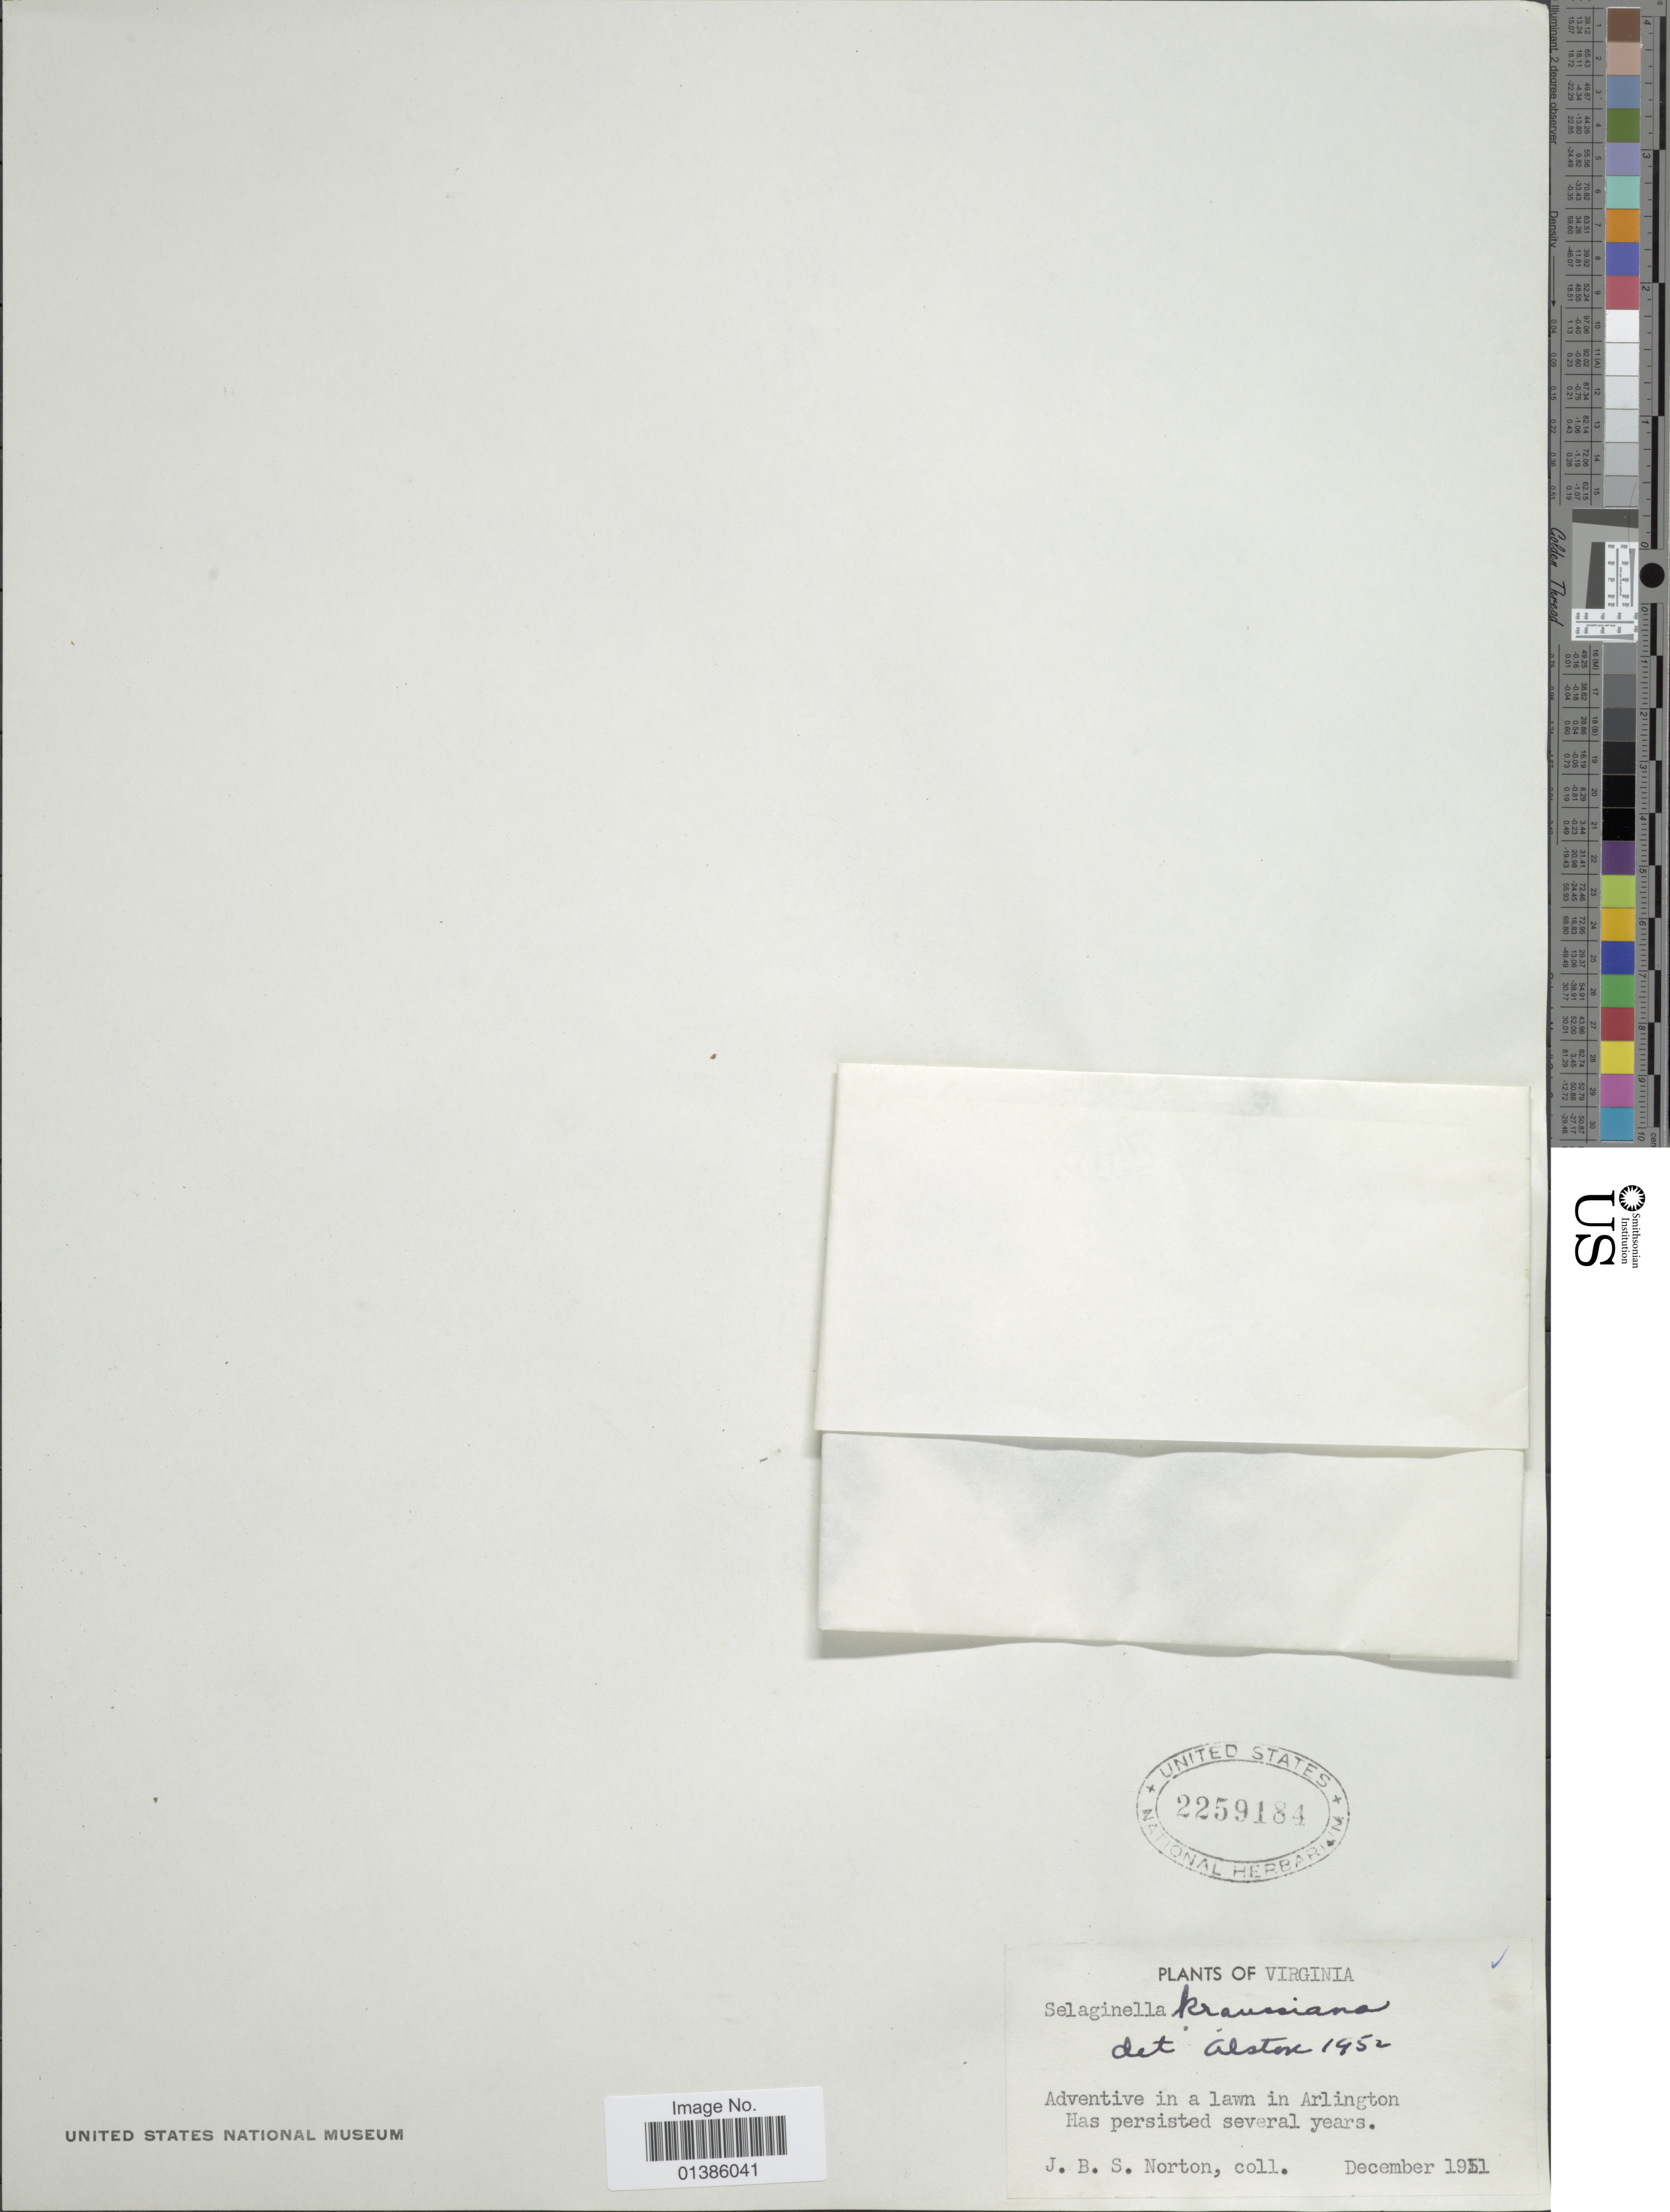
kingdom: Plantae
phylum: Tracheophyta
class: Lycopodiopsida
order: Selaginellales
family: Selaginellaceae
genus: Selaginella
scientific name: Selaginella kraussiana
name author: (Kunze) A. Braun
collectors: J. B. S. Norton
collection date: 1951-12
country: United States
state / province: Virginia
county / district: Arlington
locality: Adventive in a lawn in Arlington.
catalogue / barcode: US 2259184